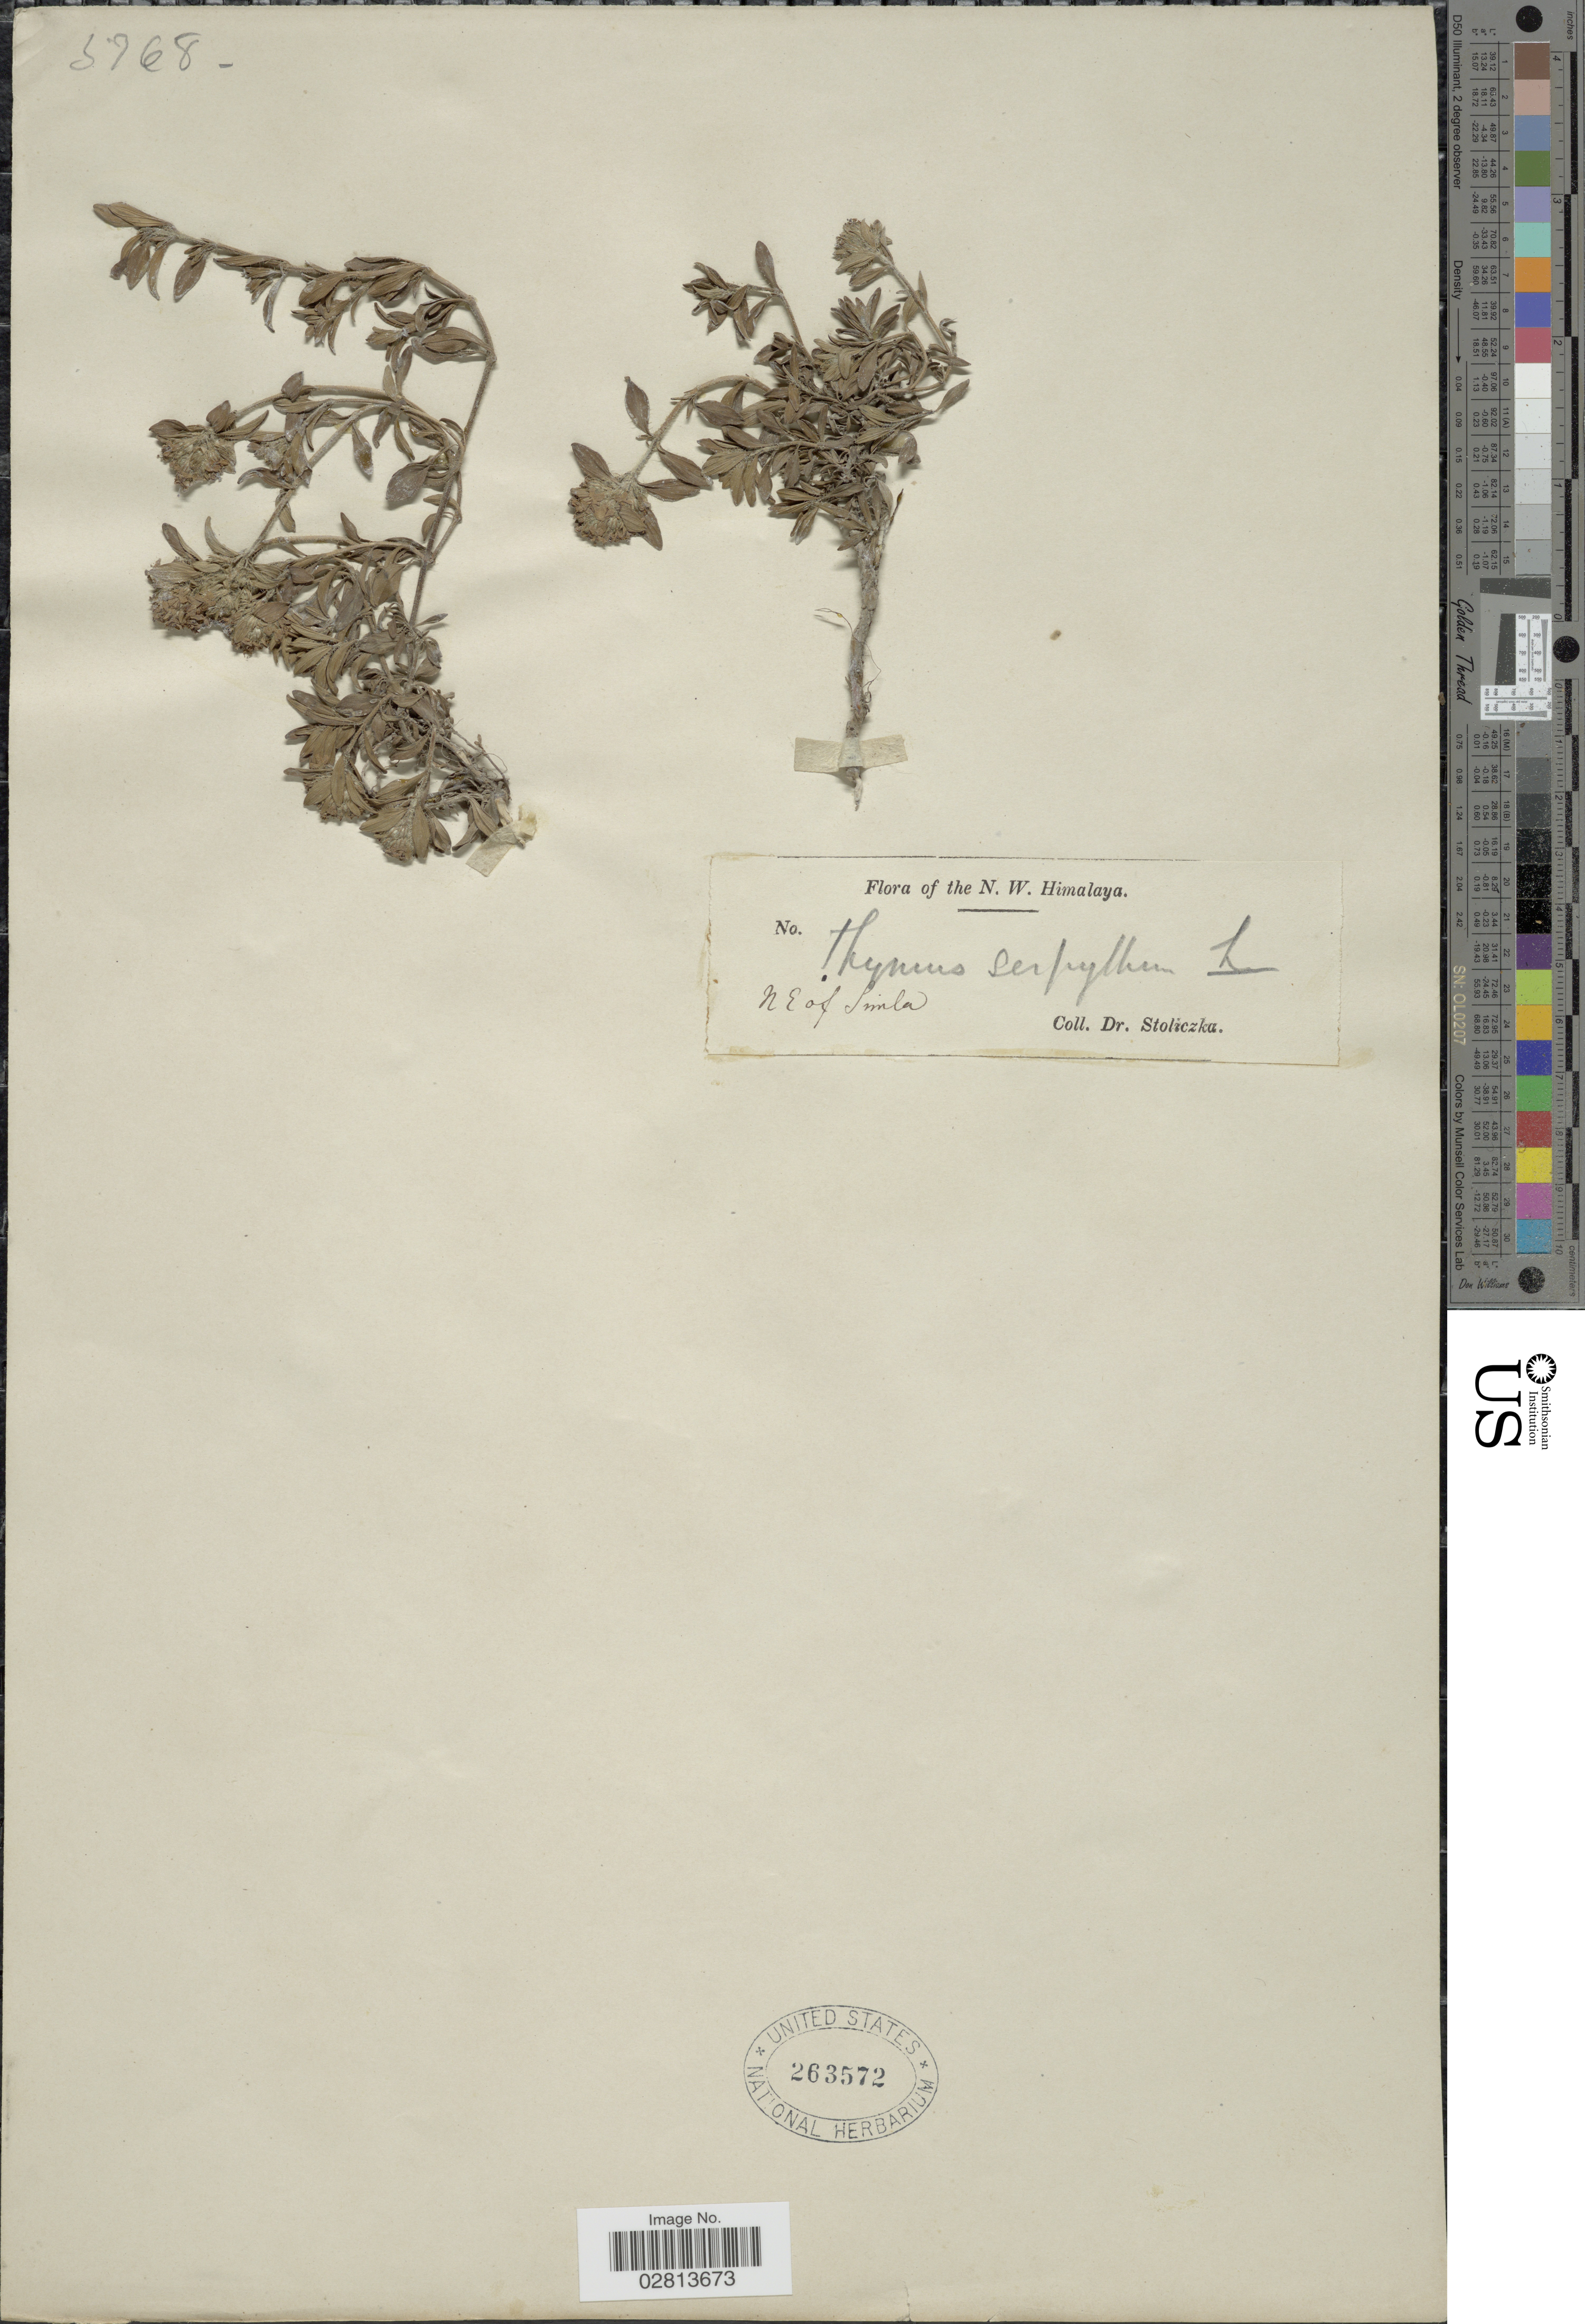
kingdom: Plantae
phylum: Tracheophyta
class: Magnoliopsida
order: Lamiales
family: Lamiaceae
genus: Thymus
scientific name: Thymus serpyllum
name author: L.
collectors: Stoliczka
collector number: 3768?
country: India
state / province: Himachal Pradesh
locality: N.W. Himalaya, NE of Simla.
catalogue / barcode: US 263572